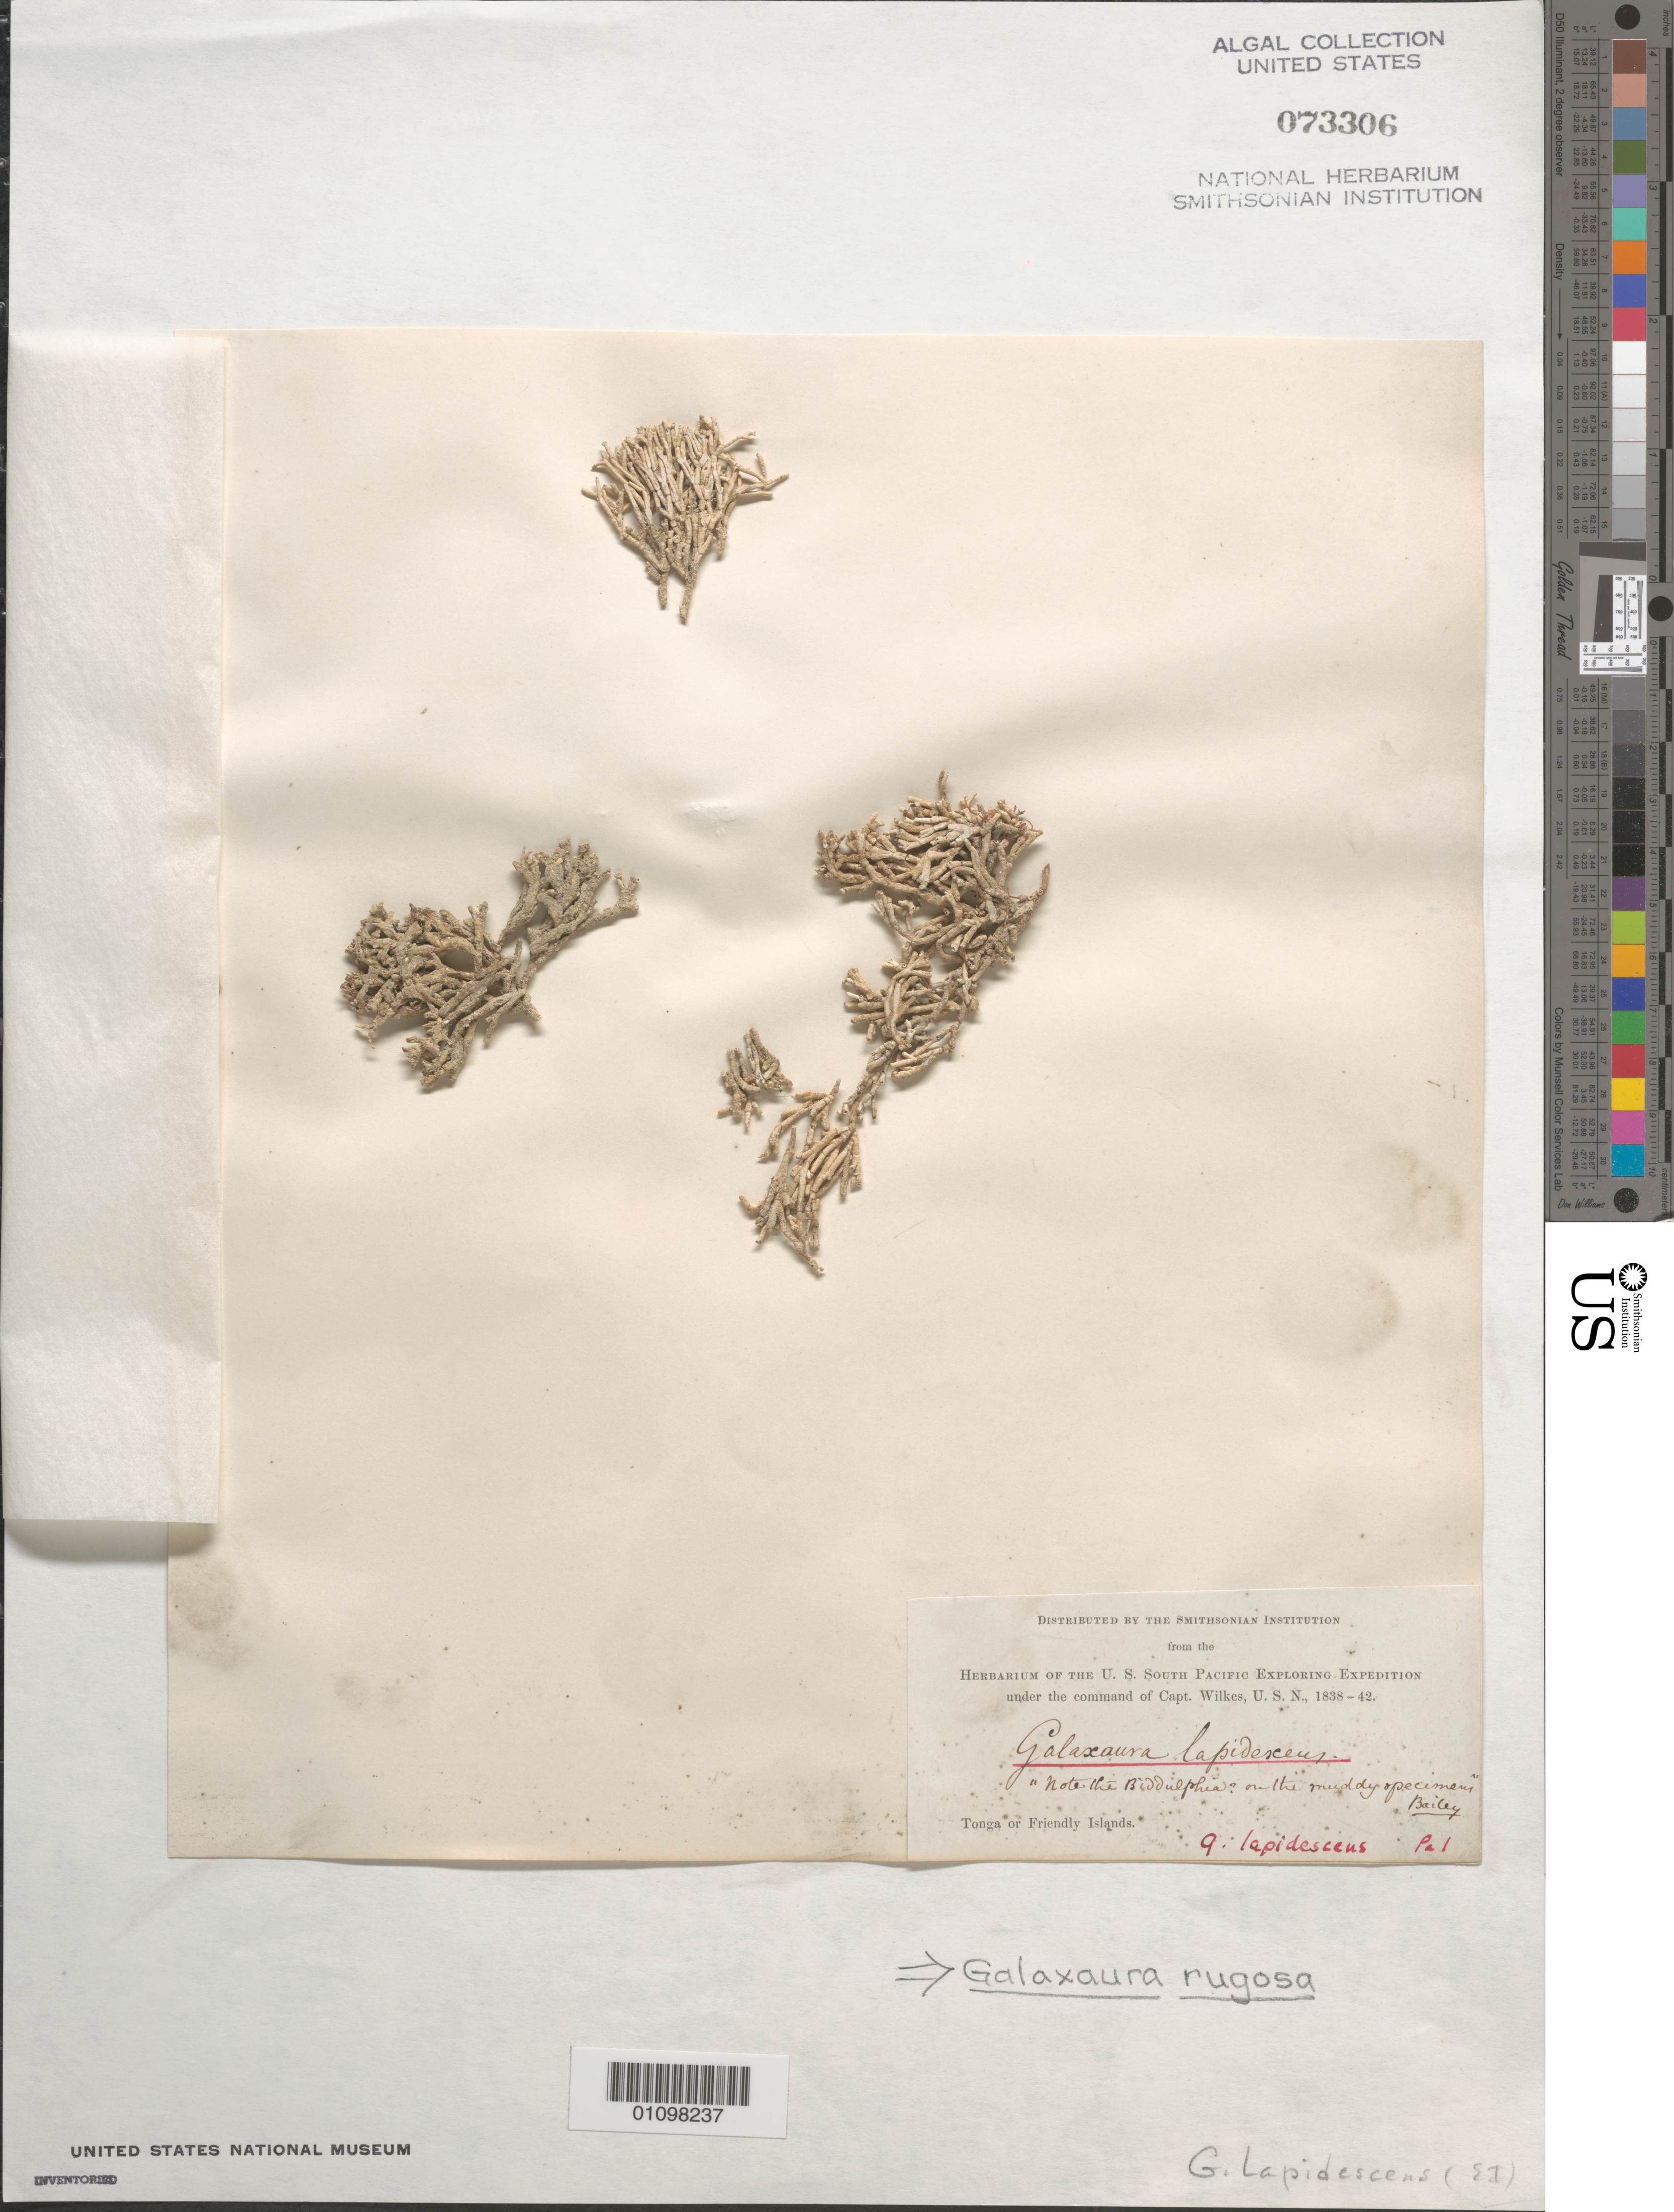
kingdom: Plantae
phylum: Rhodophyta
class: Florideophyceae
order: Nemaliales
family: Galaxauraceae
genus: Galaxaura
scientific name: Galaxaura rugosa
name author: (Ellis & Sol.) J.V.Lamouroux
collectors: W. D. Brackenridge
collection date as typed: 1840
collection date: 1840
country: Tonga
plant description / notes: US South Pacific Exploring Expedition, Captain Wilkes, 1838-1842, as Galaxaura lapidescens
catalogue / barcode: US 73306